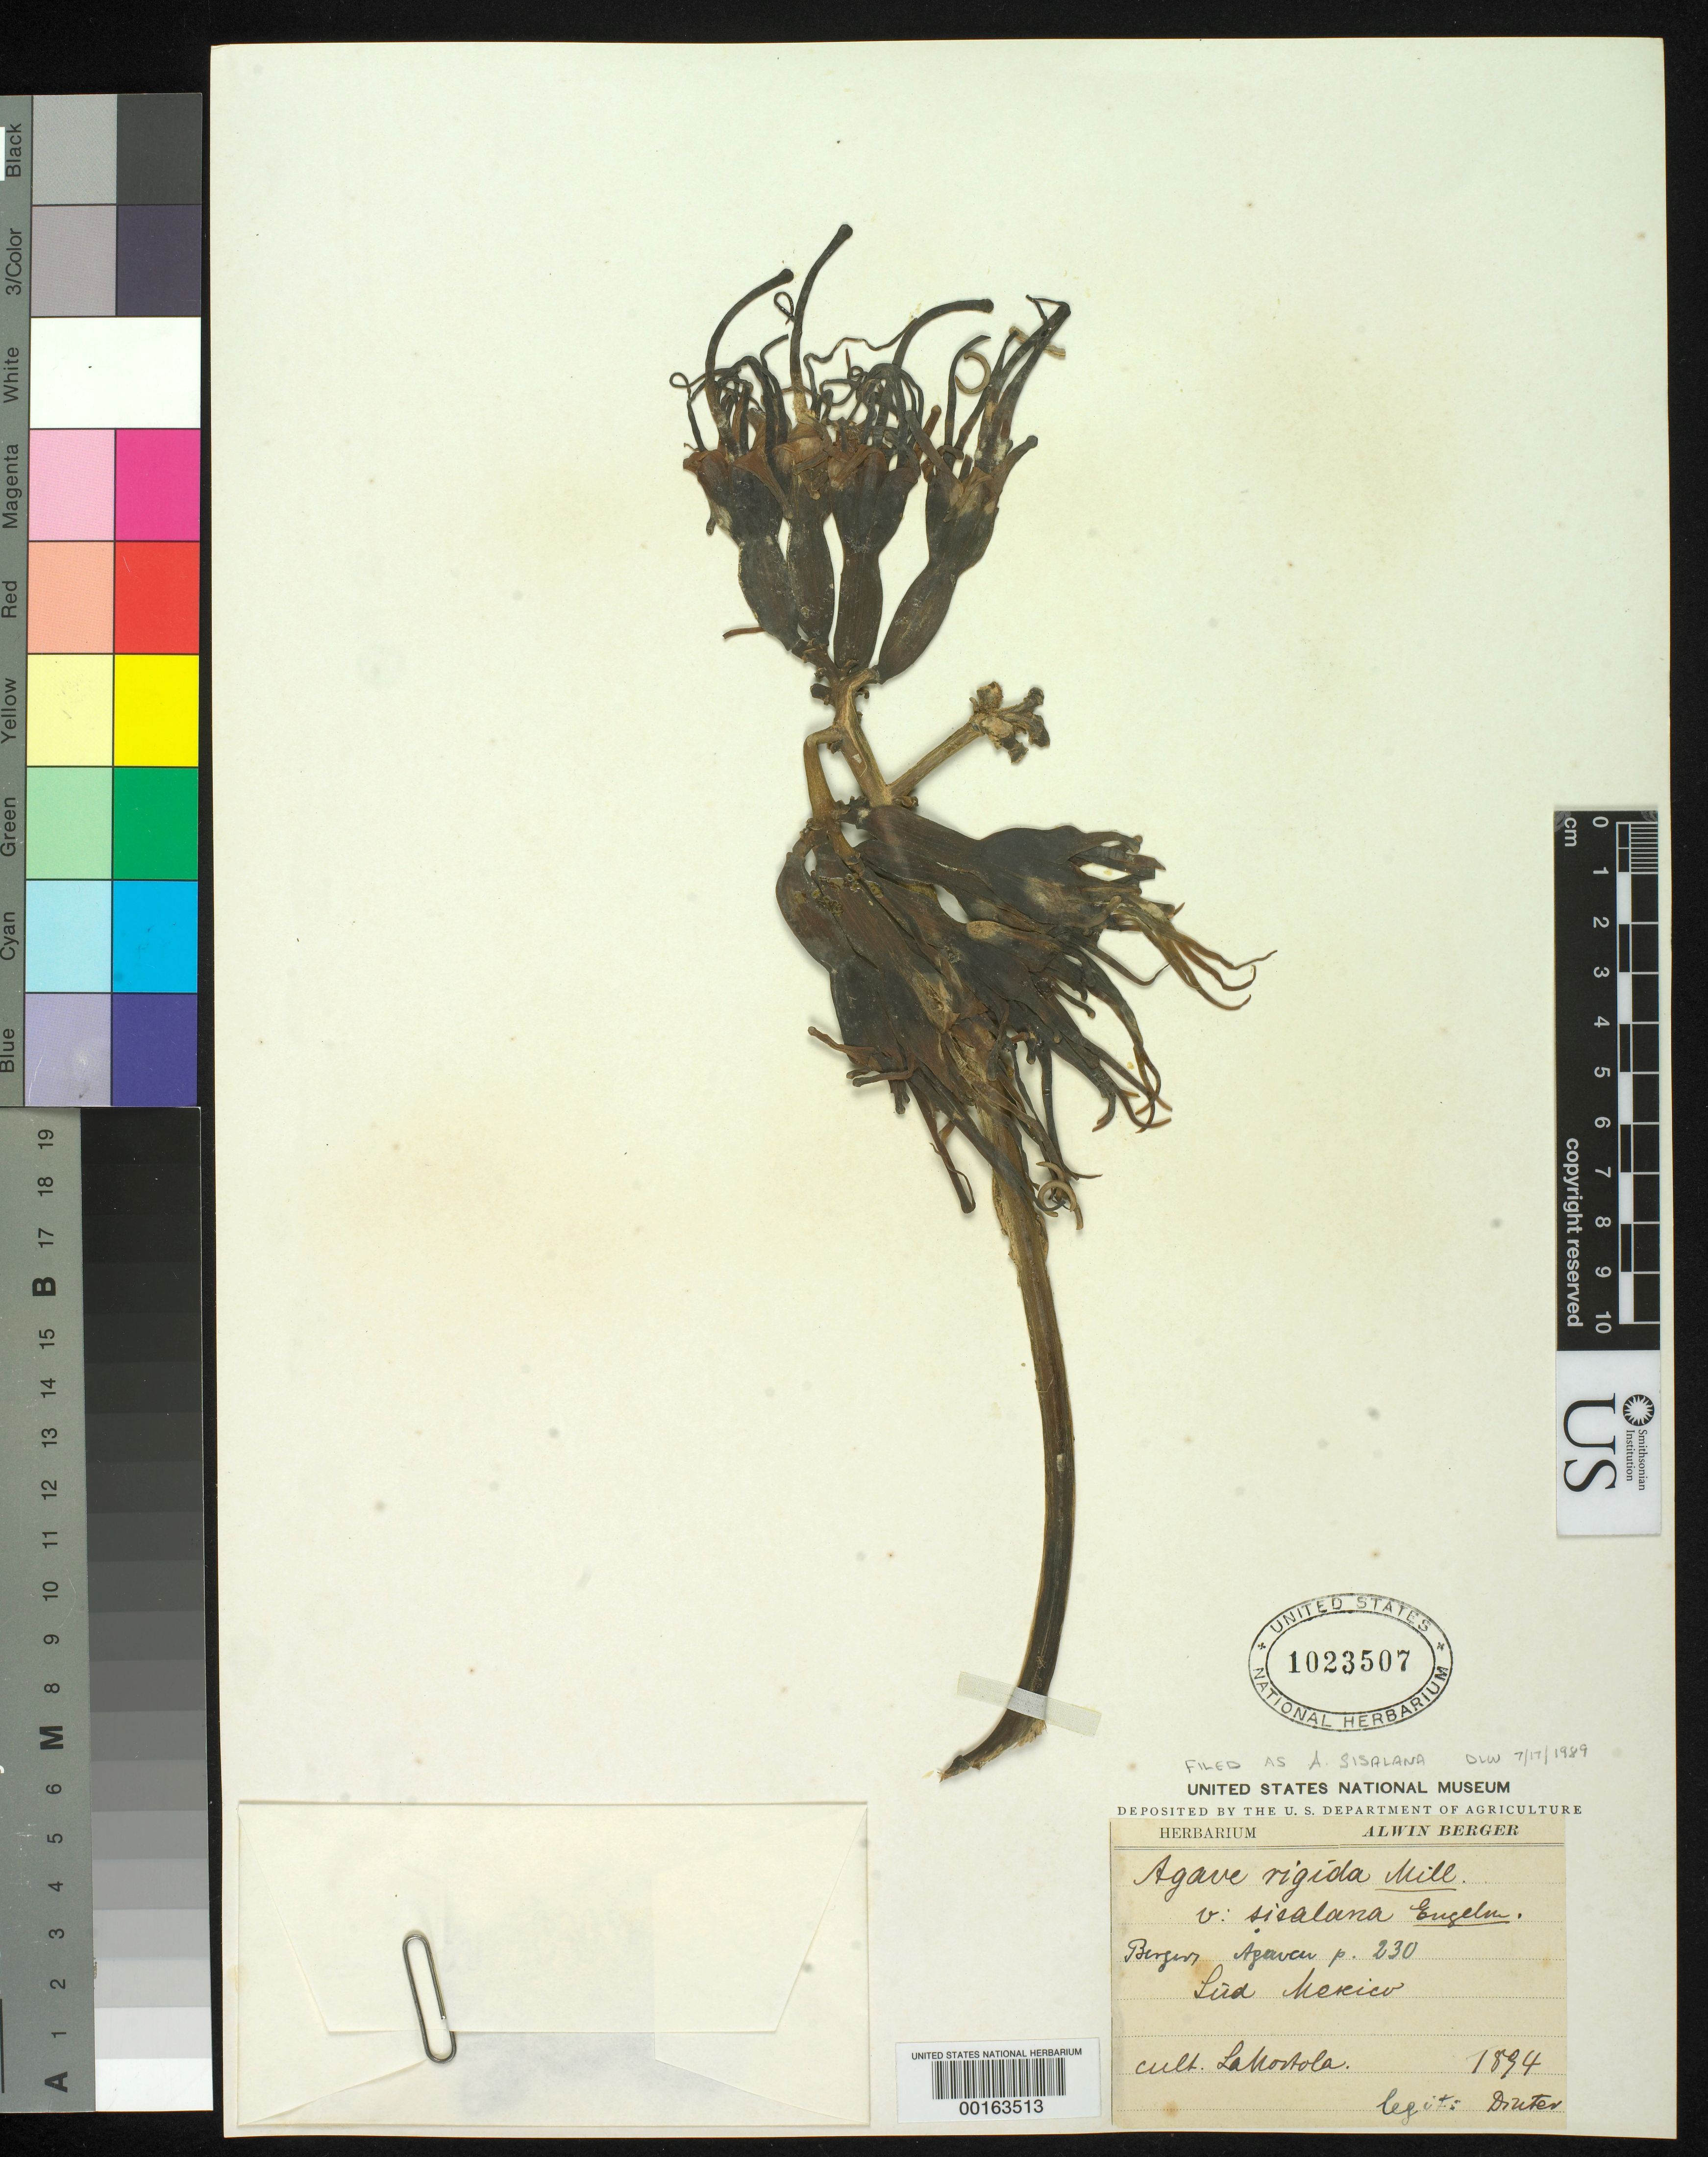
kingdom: Plantae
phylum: Tracheophyta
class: Liliopsida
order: Asparagales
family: Asparagaceae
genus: Agave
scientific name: Agave sisalana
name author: Perrine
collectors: ex herb. A. Berger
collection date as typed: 1894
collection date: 1894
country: Mexico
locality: E of Monserrat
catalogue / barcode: US 1023507